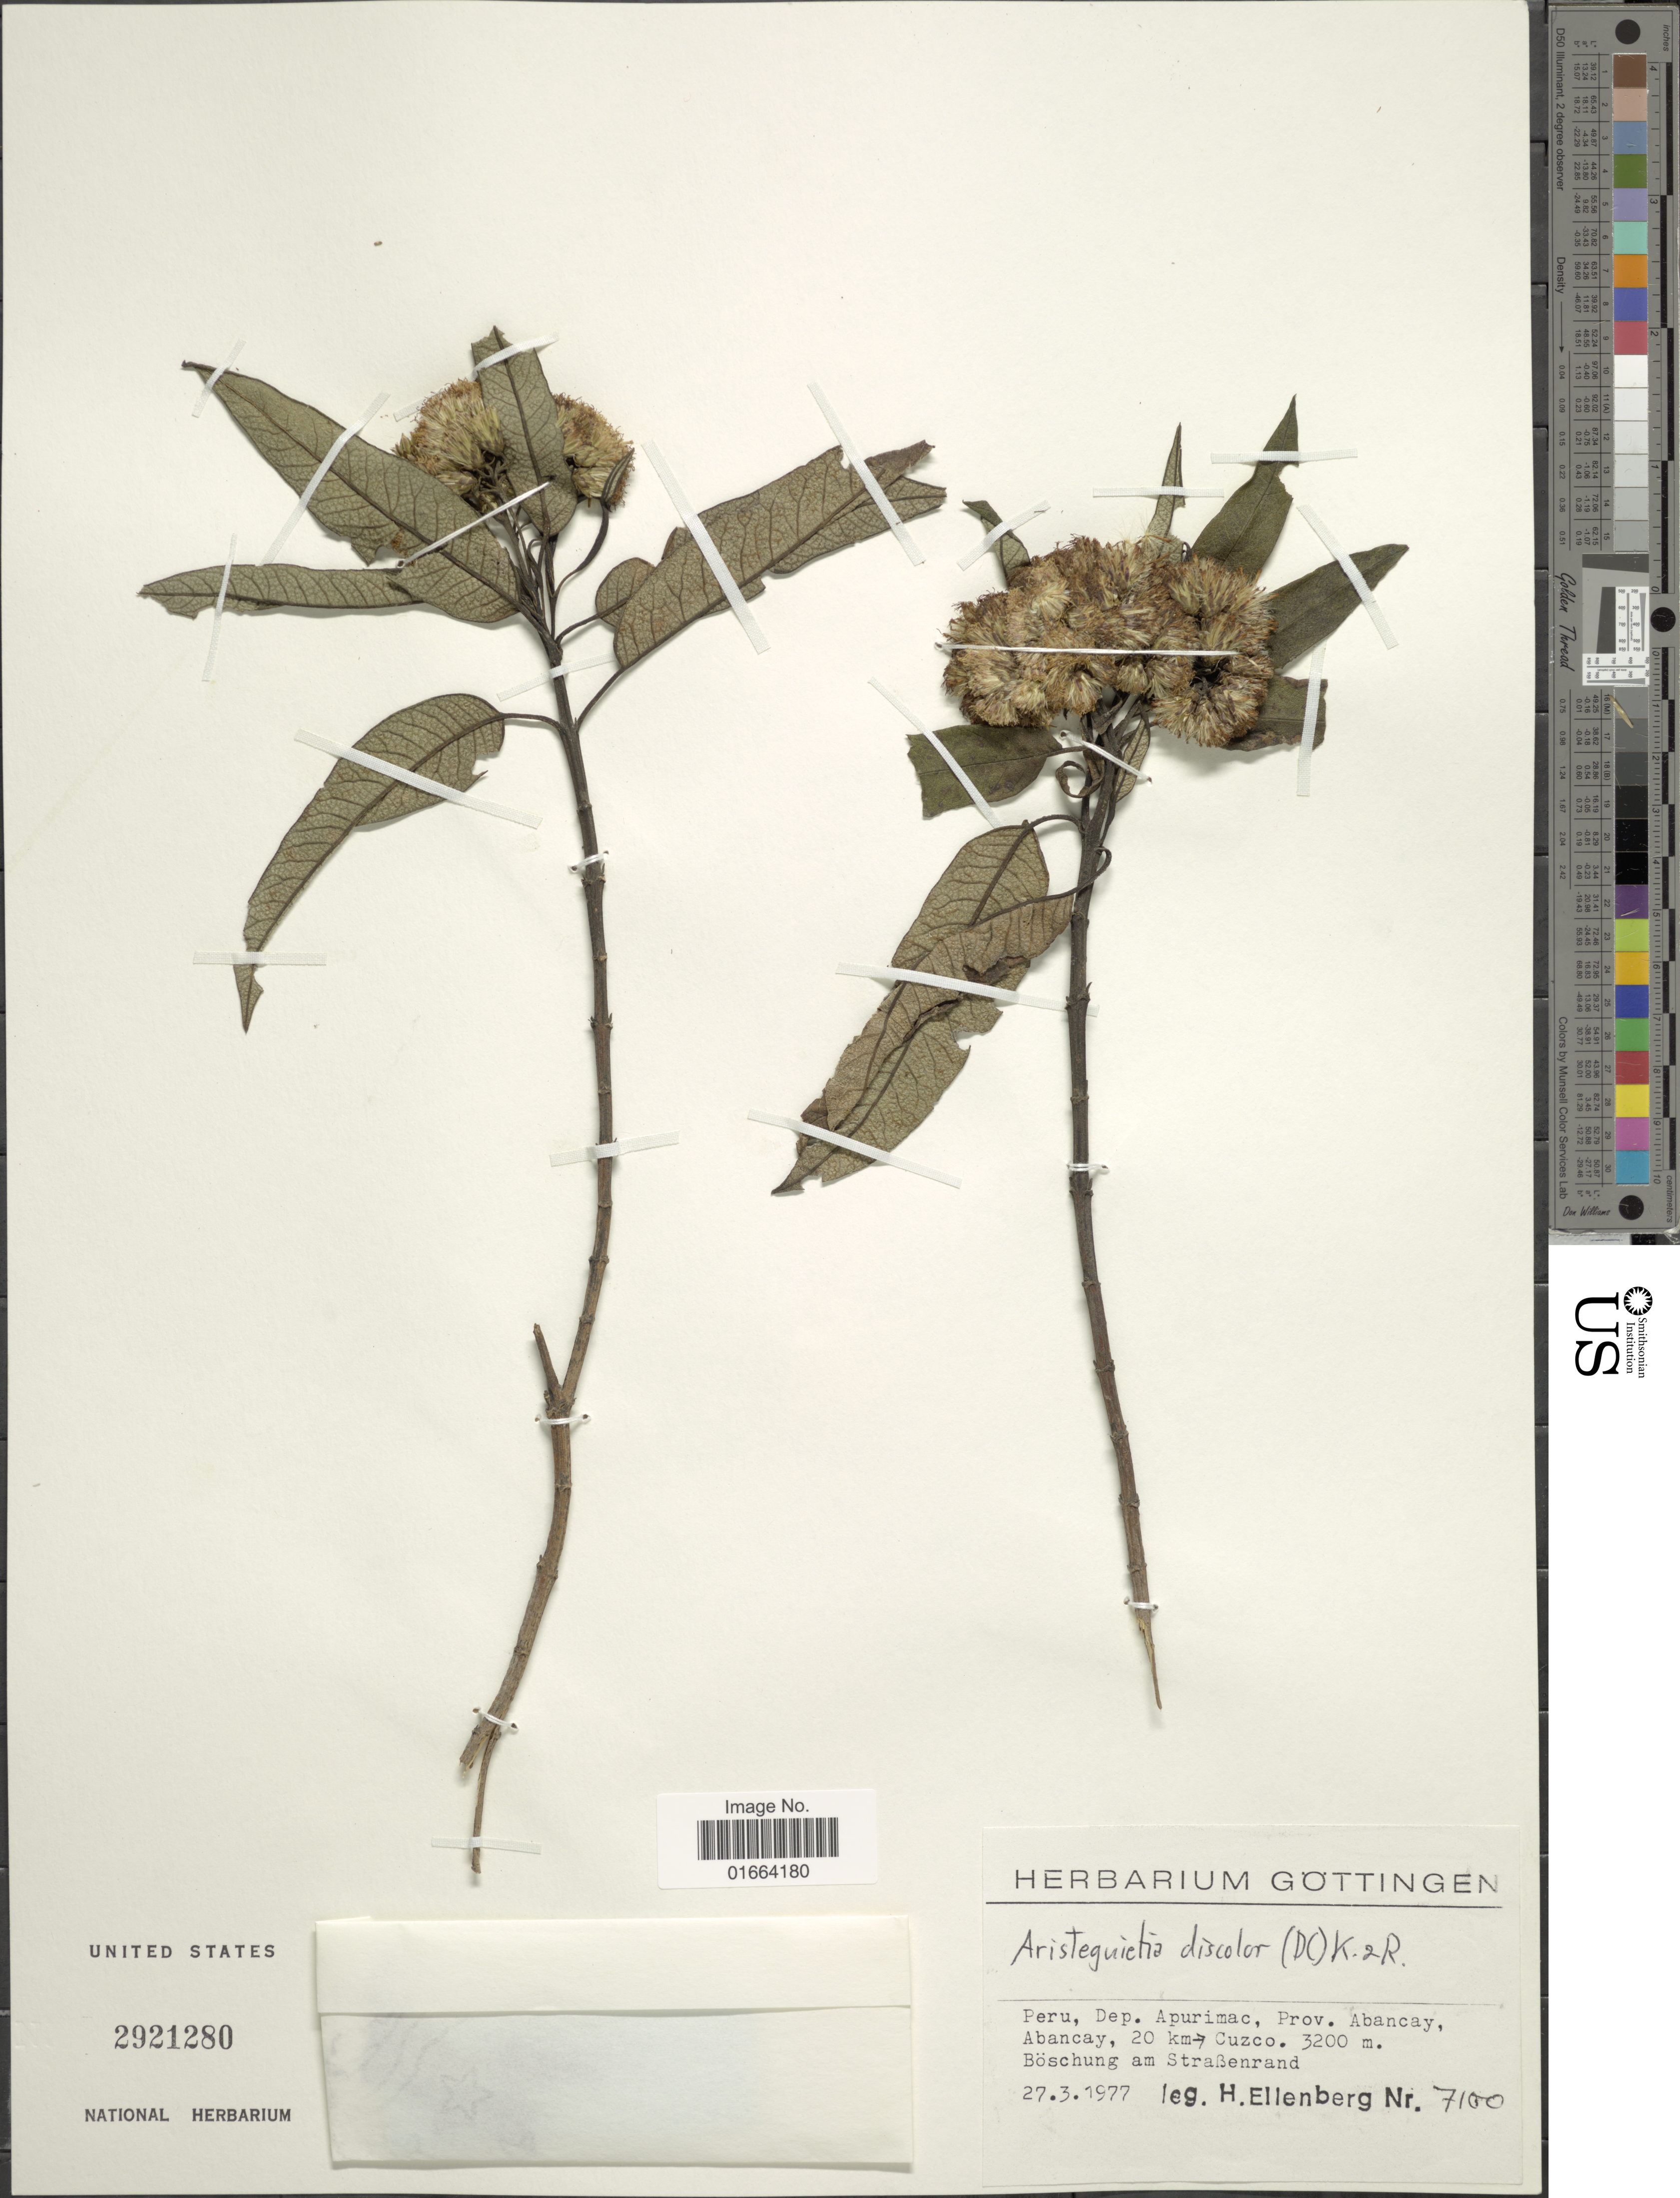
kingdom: Plantae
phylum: Tracheophyta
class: Magnoliopsida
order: Asterales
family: Asteraceae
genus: Aristeguietia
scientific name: Aristeguietia discolor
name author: (DC.) R.M. King & H. Rob.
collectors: H. Ellenberg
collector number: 7100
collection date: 1977-03-27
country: Peru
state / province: Apurímac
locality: Böschung am Straßenrand, Abancay, 20 km --> Cuzco, Prov. Abancay, Dep. Apurimac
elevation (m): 3200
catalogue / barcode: US 2921280